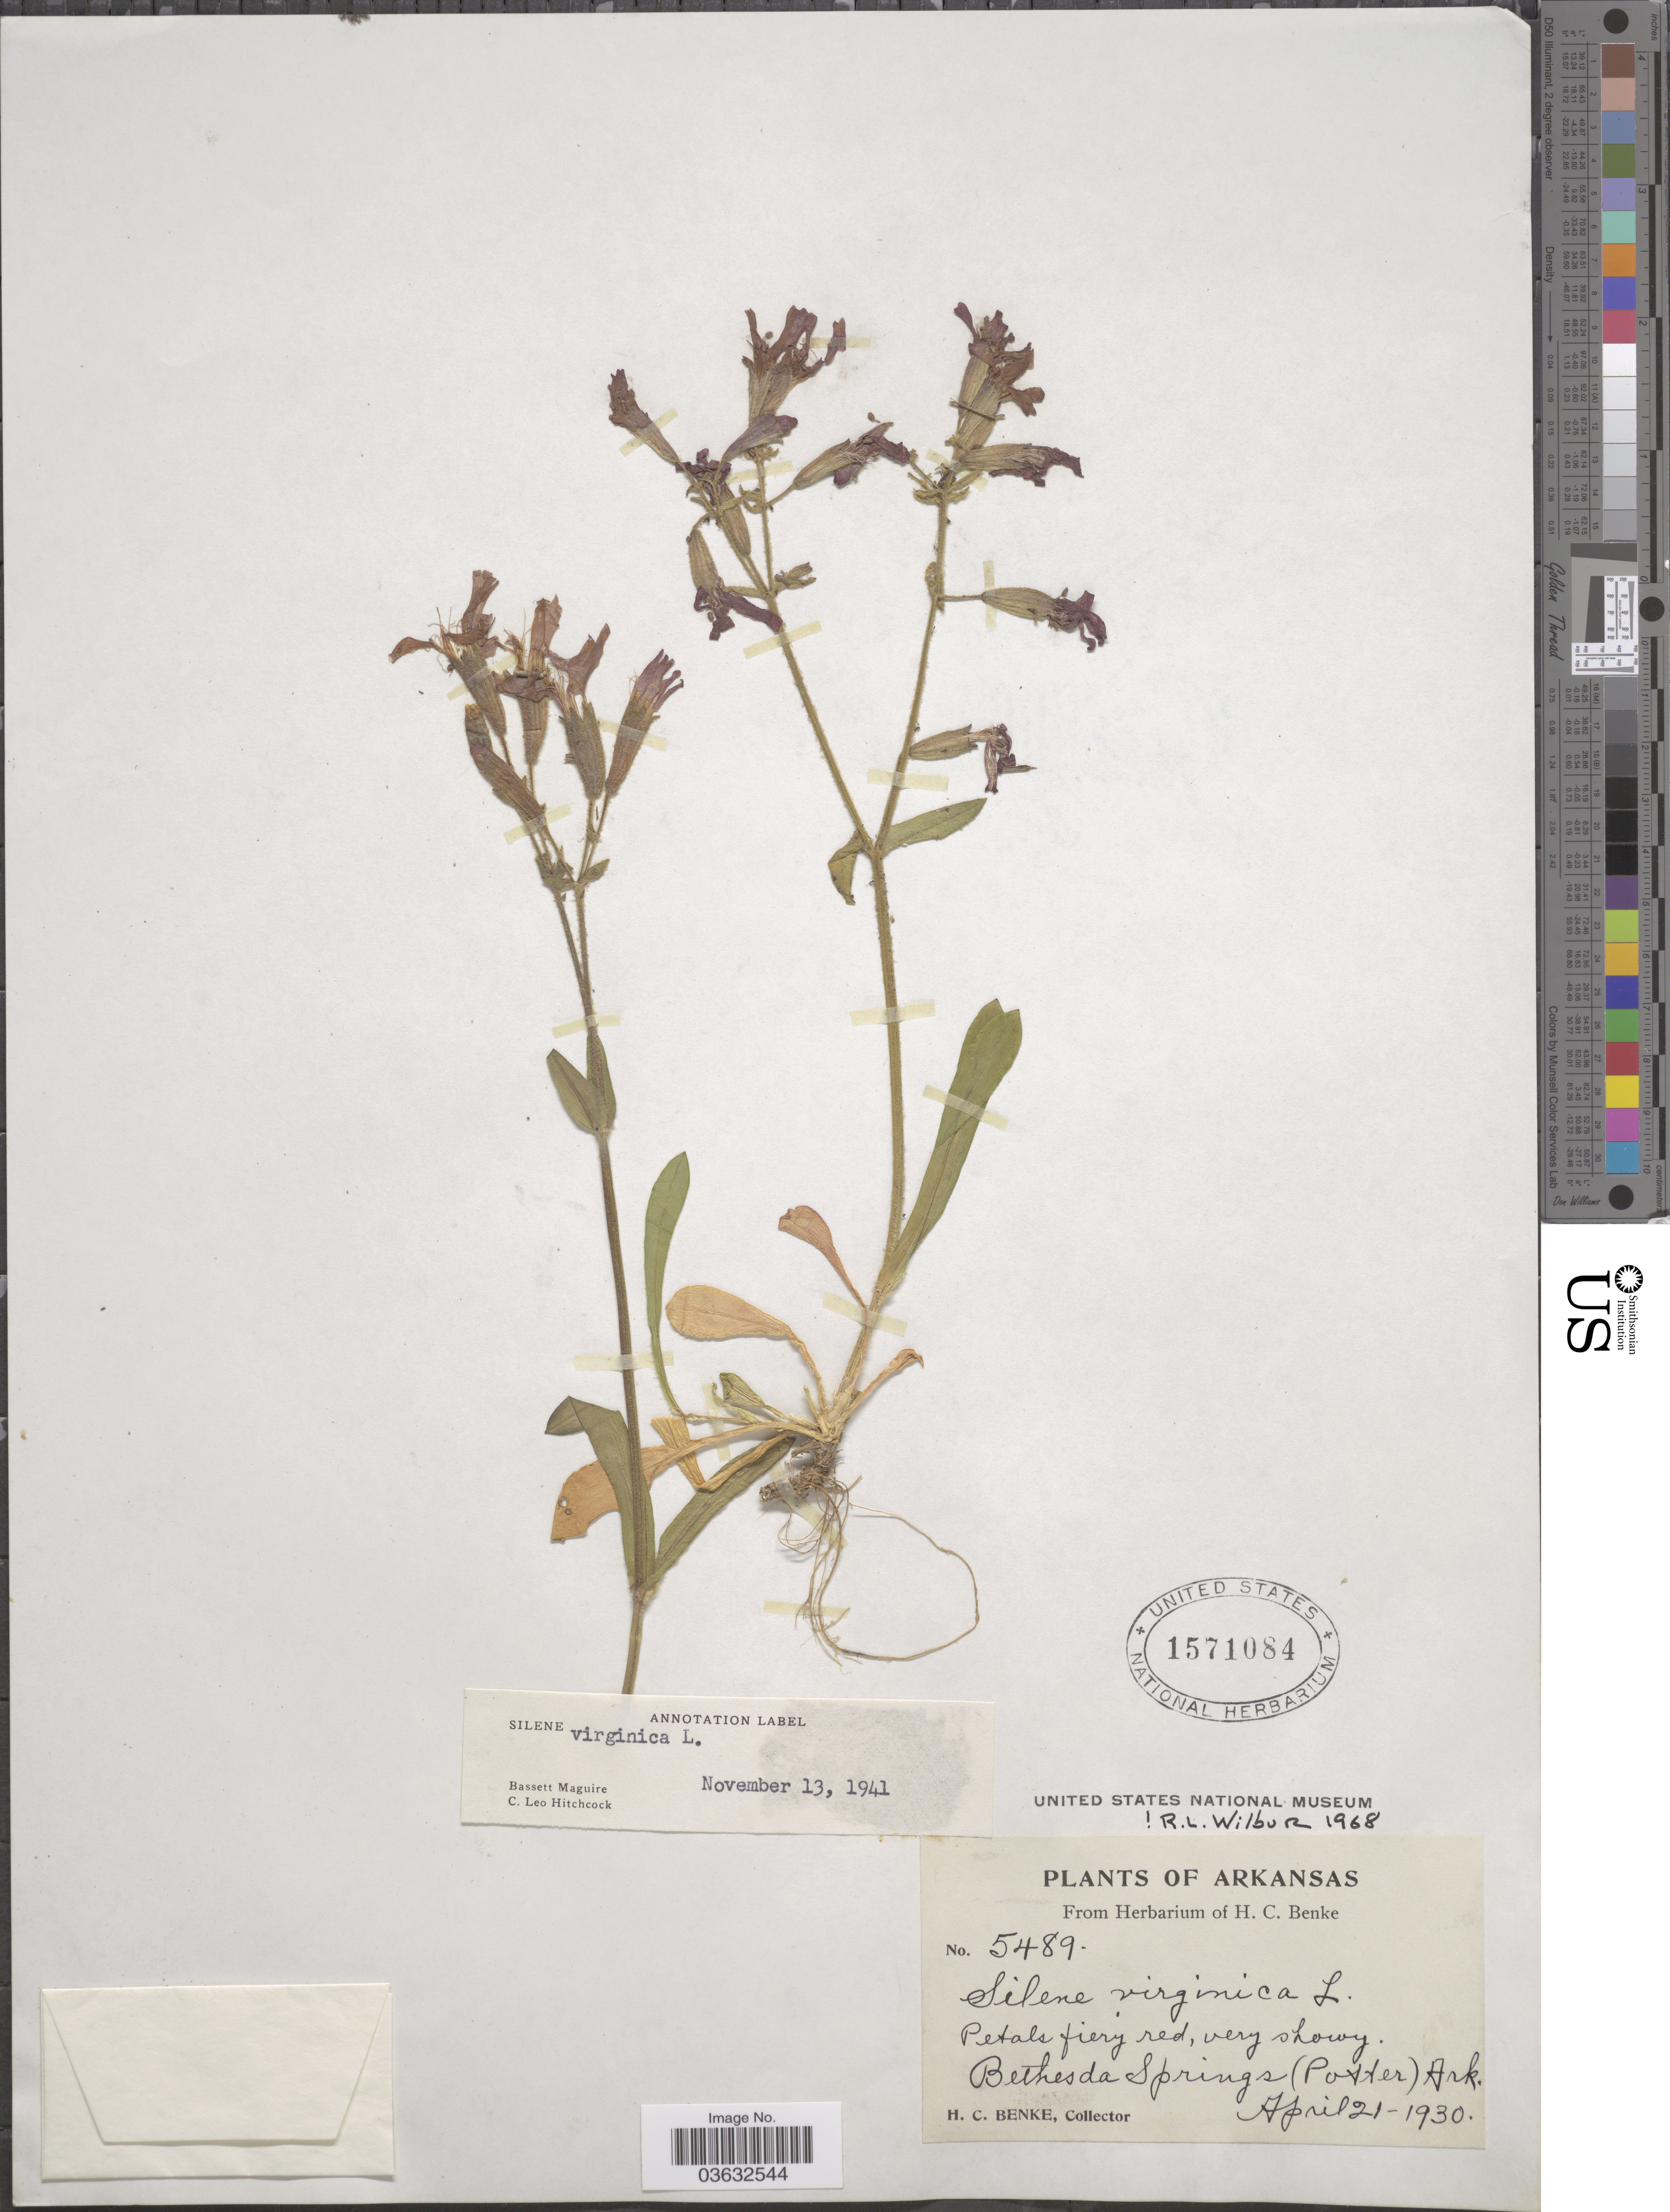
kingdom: Plantae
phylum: Tracheophyta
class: Magnoliopsida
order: Caryophyllales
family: Caryophyllaceae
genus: Silene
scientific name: Silene virginica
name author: L.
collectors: H. Benke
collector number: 5489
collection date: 1930-04-21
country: United States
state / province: Arkansas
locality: Bethesda Springs (Potter) Ark.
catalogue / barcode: US 1571084